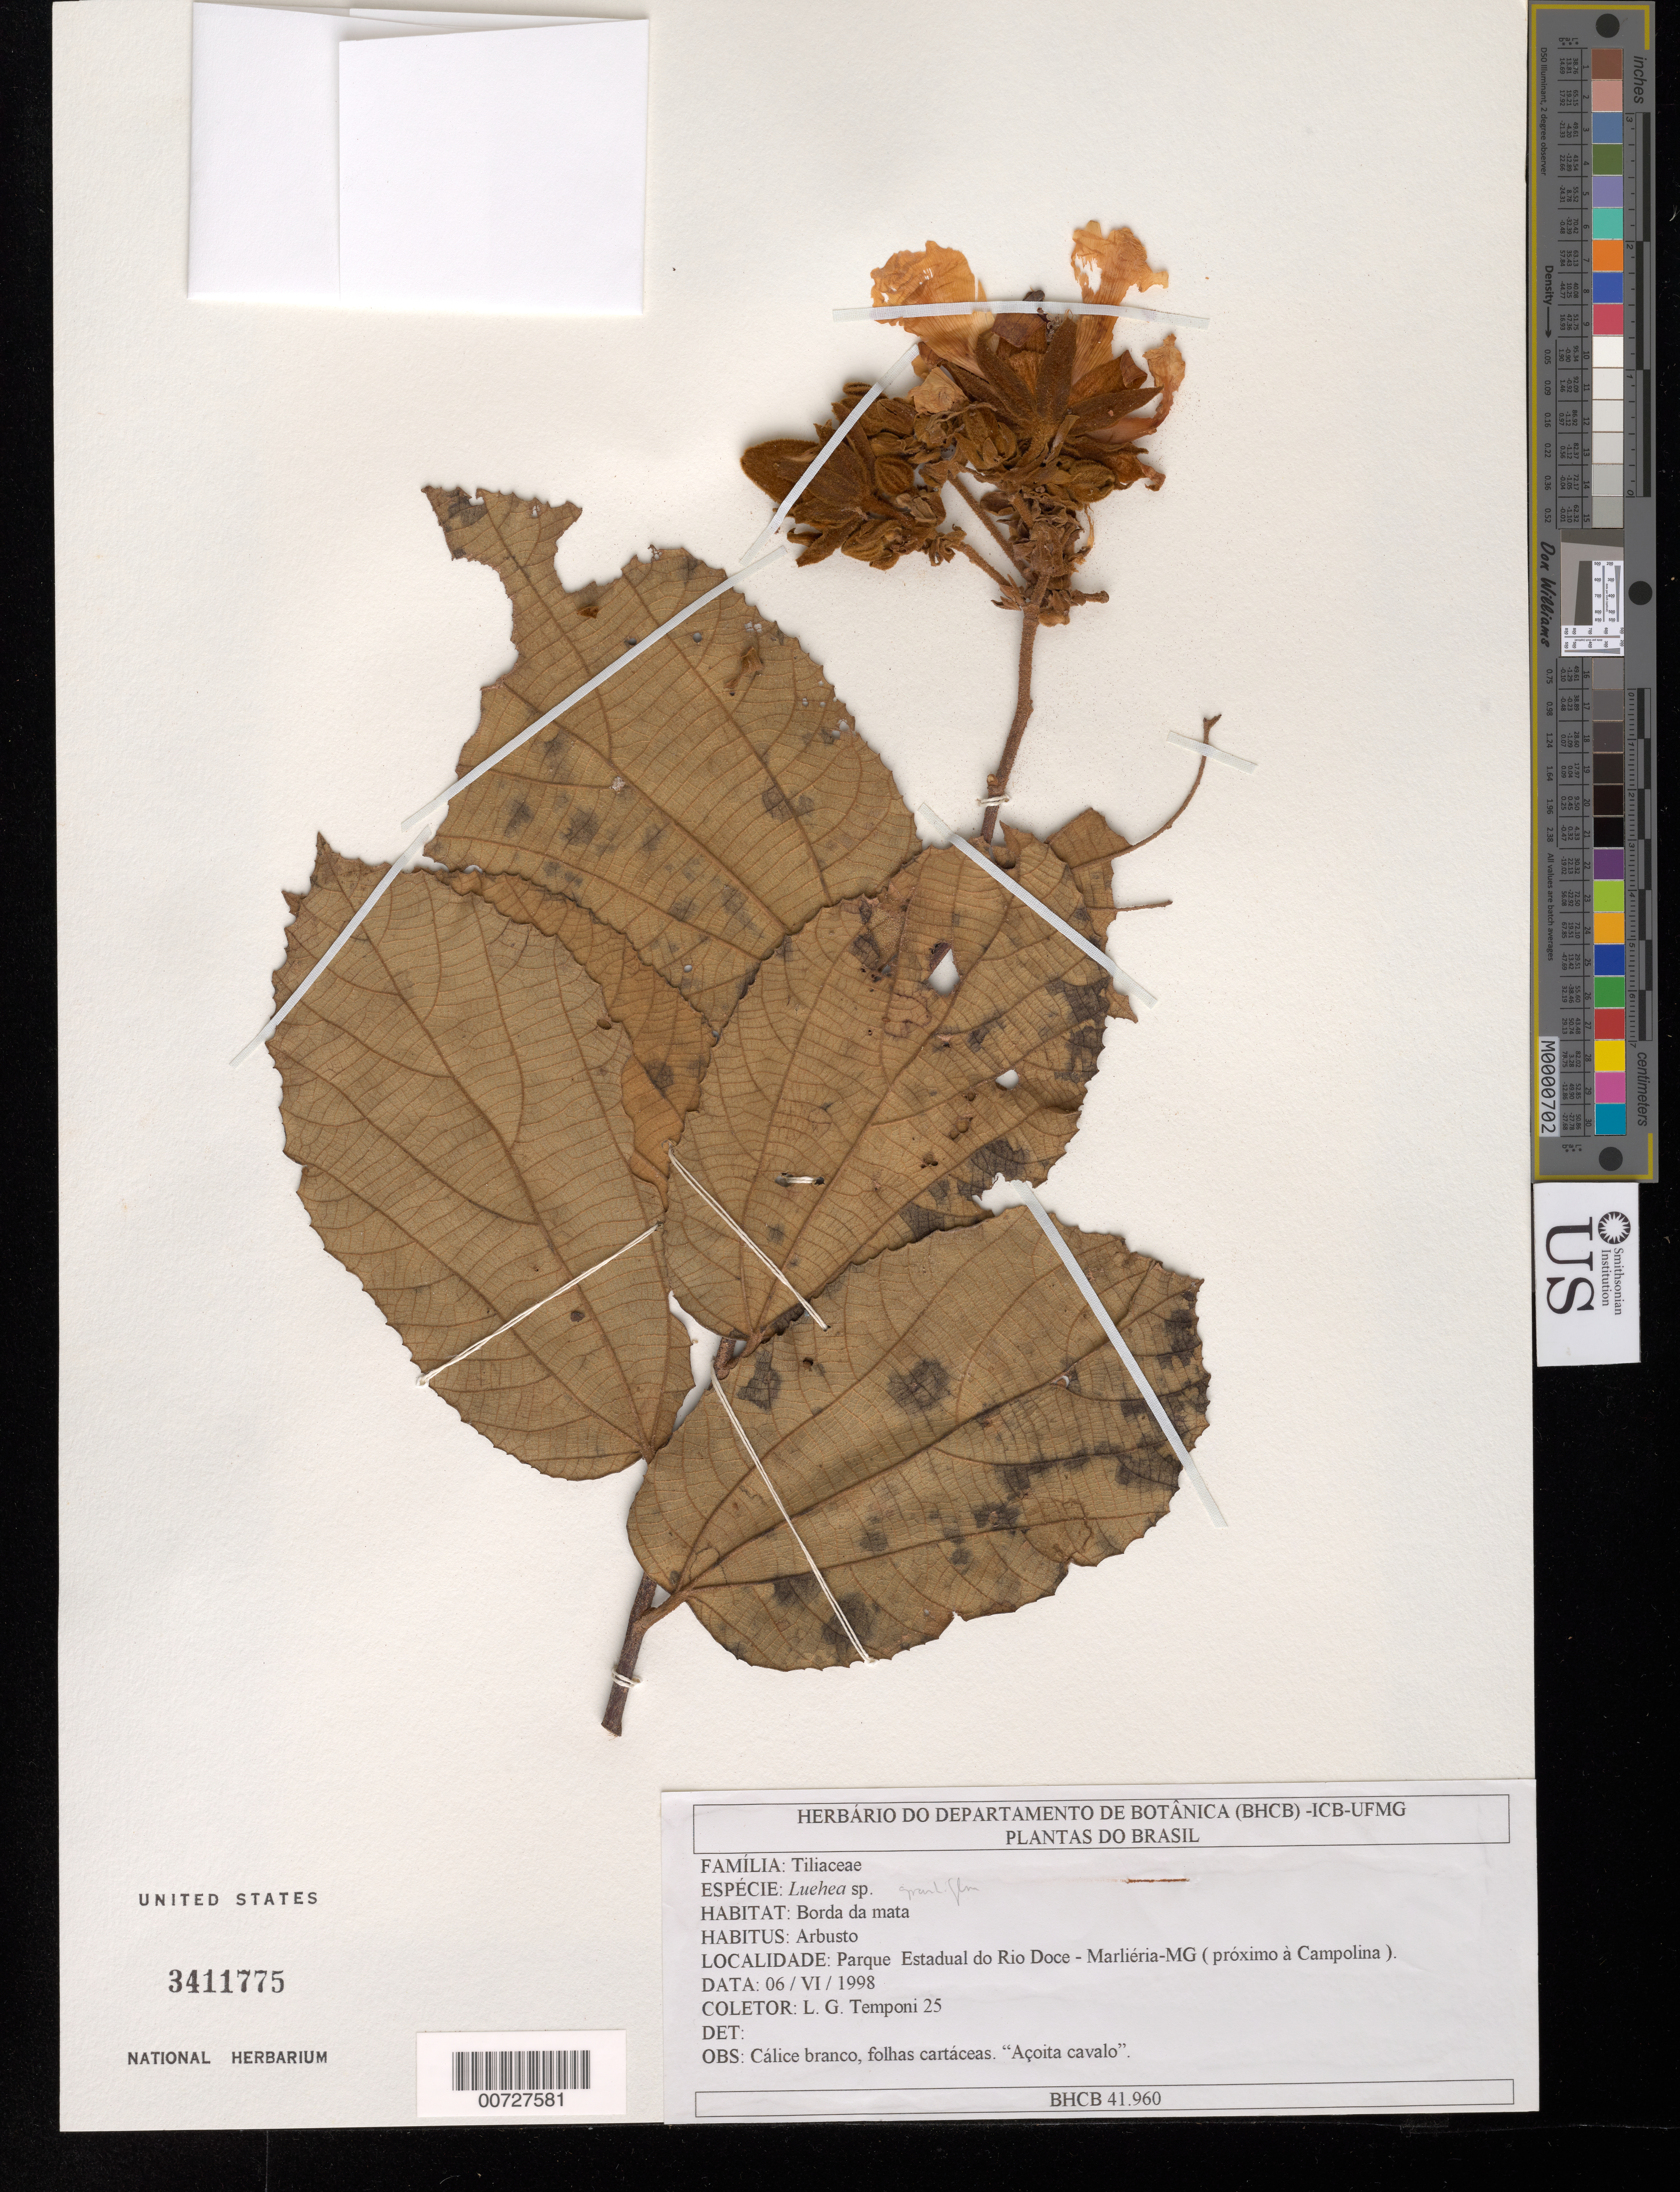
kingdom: Plantae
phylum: Tracheophyta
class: Magnoliopsida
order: Malvales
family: Malvaceae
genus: Luehea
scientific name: Luehea sp.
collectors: L. G. Temponi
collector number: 25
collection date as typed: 06 Jul 1998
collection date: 1998-07-06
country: Brazil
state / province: Minas Gerais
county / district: Marliéria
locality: Parque Estadual do Rio Doce, próximo á Campolina.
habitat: Borda da mata.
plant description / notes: Common name: Açoita cavalo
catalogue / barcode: US 3411775